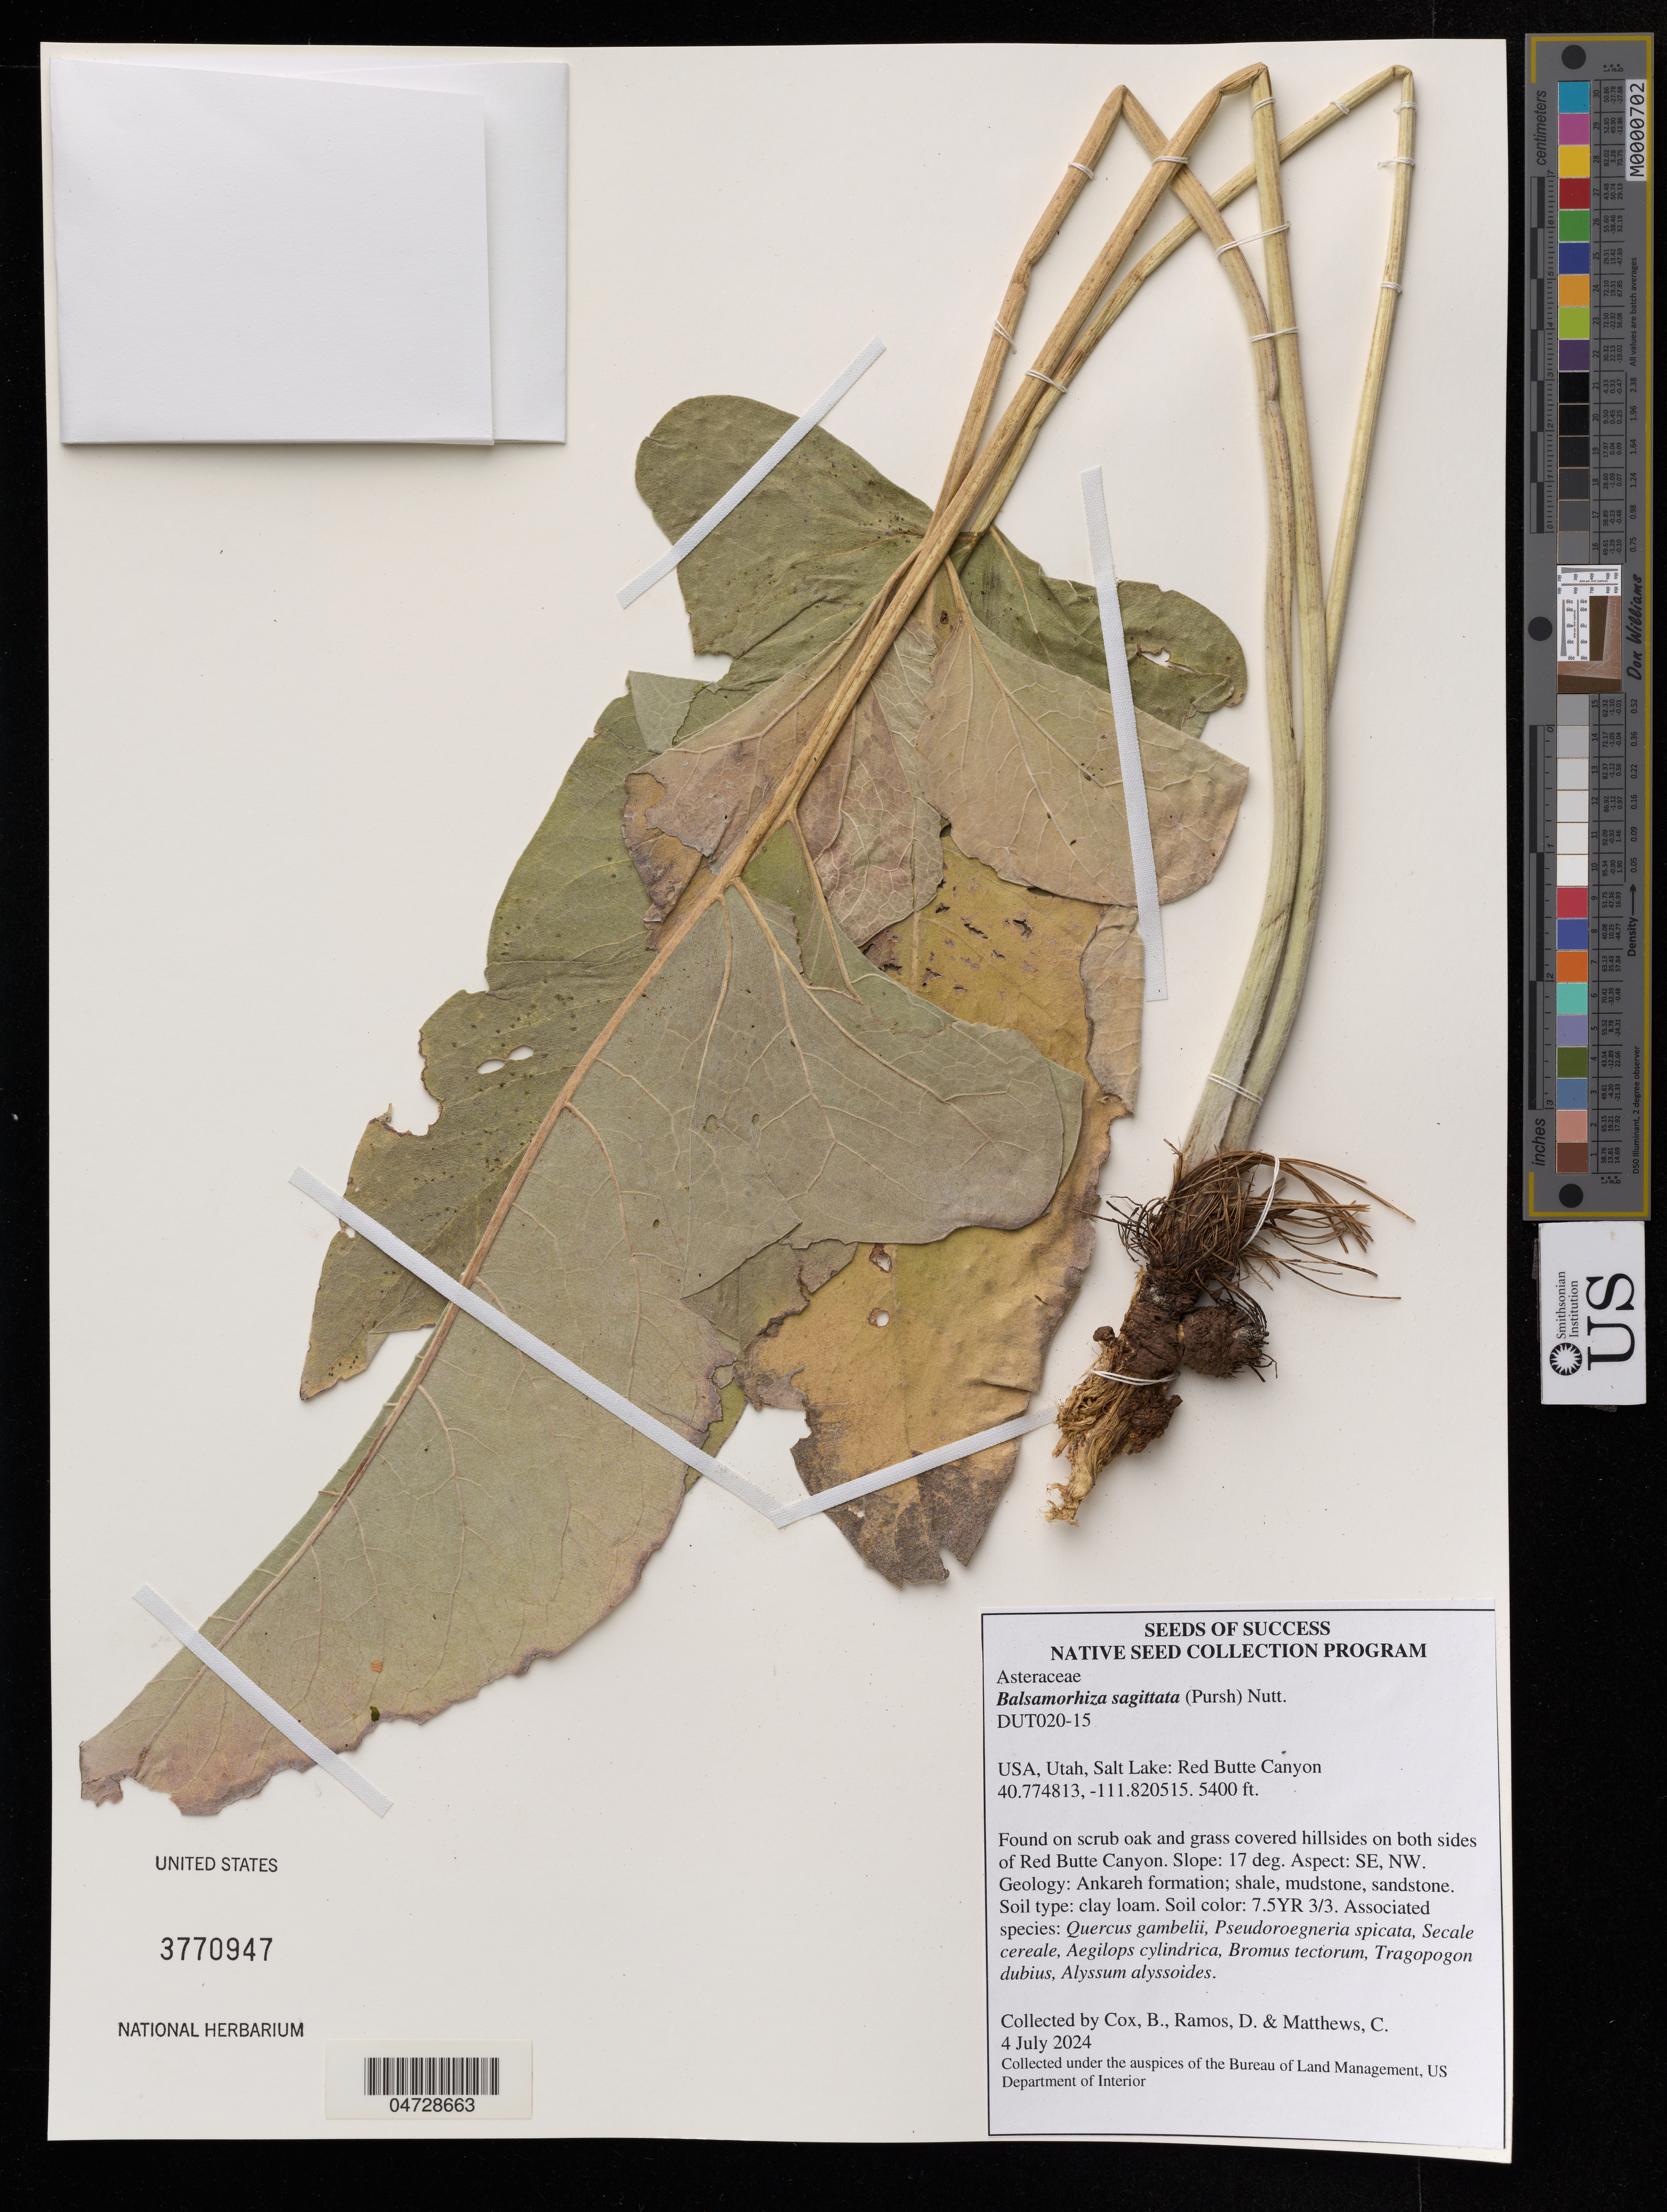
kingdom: Plantae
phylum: Tracheophyta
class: Magnoliopsida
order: Asterales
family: Asteraceae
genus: Balsamorhiza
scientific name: Balsamorhiza sagittata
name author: (Pursh) Nutt.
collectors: B. Cox & D. Ramos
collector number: DUT020-15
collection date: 2024-07-04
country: United States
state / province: Utah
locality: Salt Lake: Red Butte Canyon.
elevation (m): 1646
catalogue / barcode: US 3770947